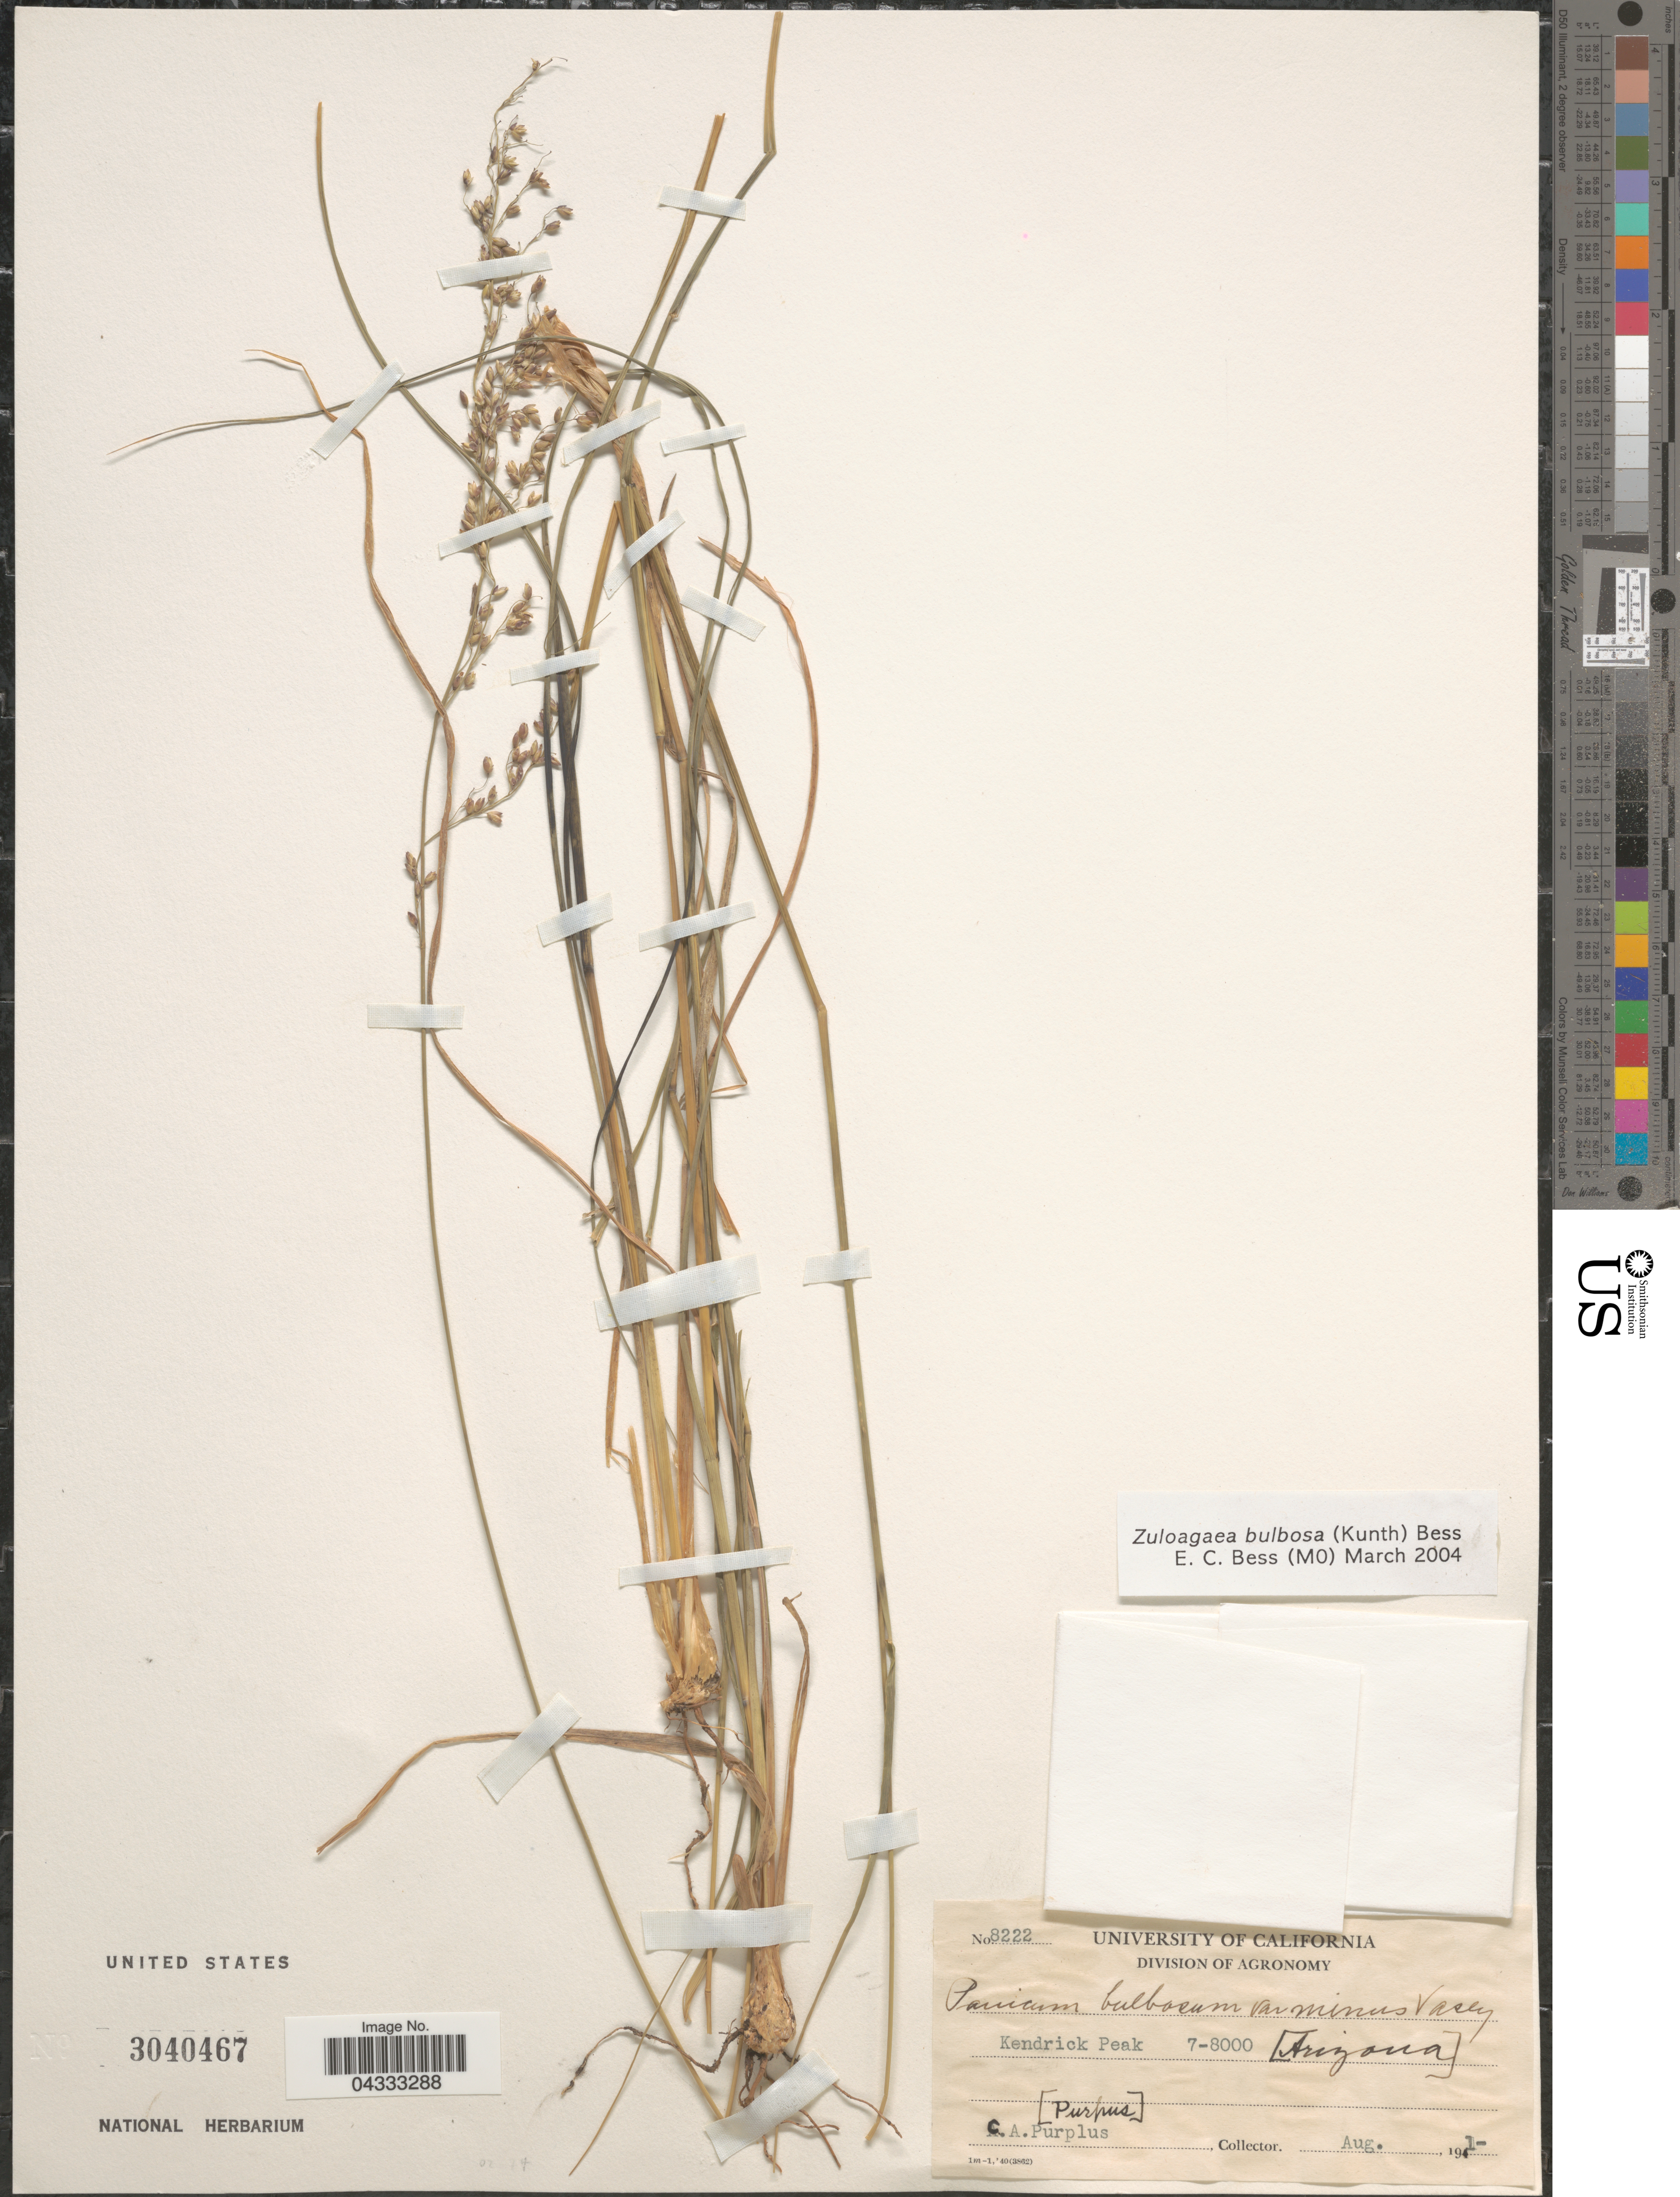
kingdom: Plantae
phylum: Tracheophyta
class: Liliopsida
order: Poales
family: Poaceae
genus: Zuloagaea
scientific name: Zuloagaea bulbosa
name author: (Kunth) E. Bess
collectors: C. A. Purpus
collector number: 8222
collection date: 1941-08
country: United States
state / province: Arizona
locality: Kendrick Peak.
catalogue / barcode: US 3040467